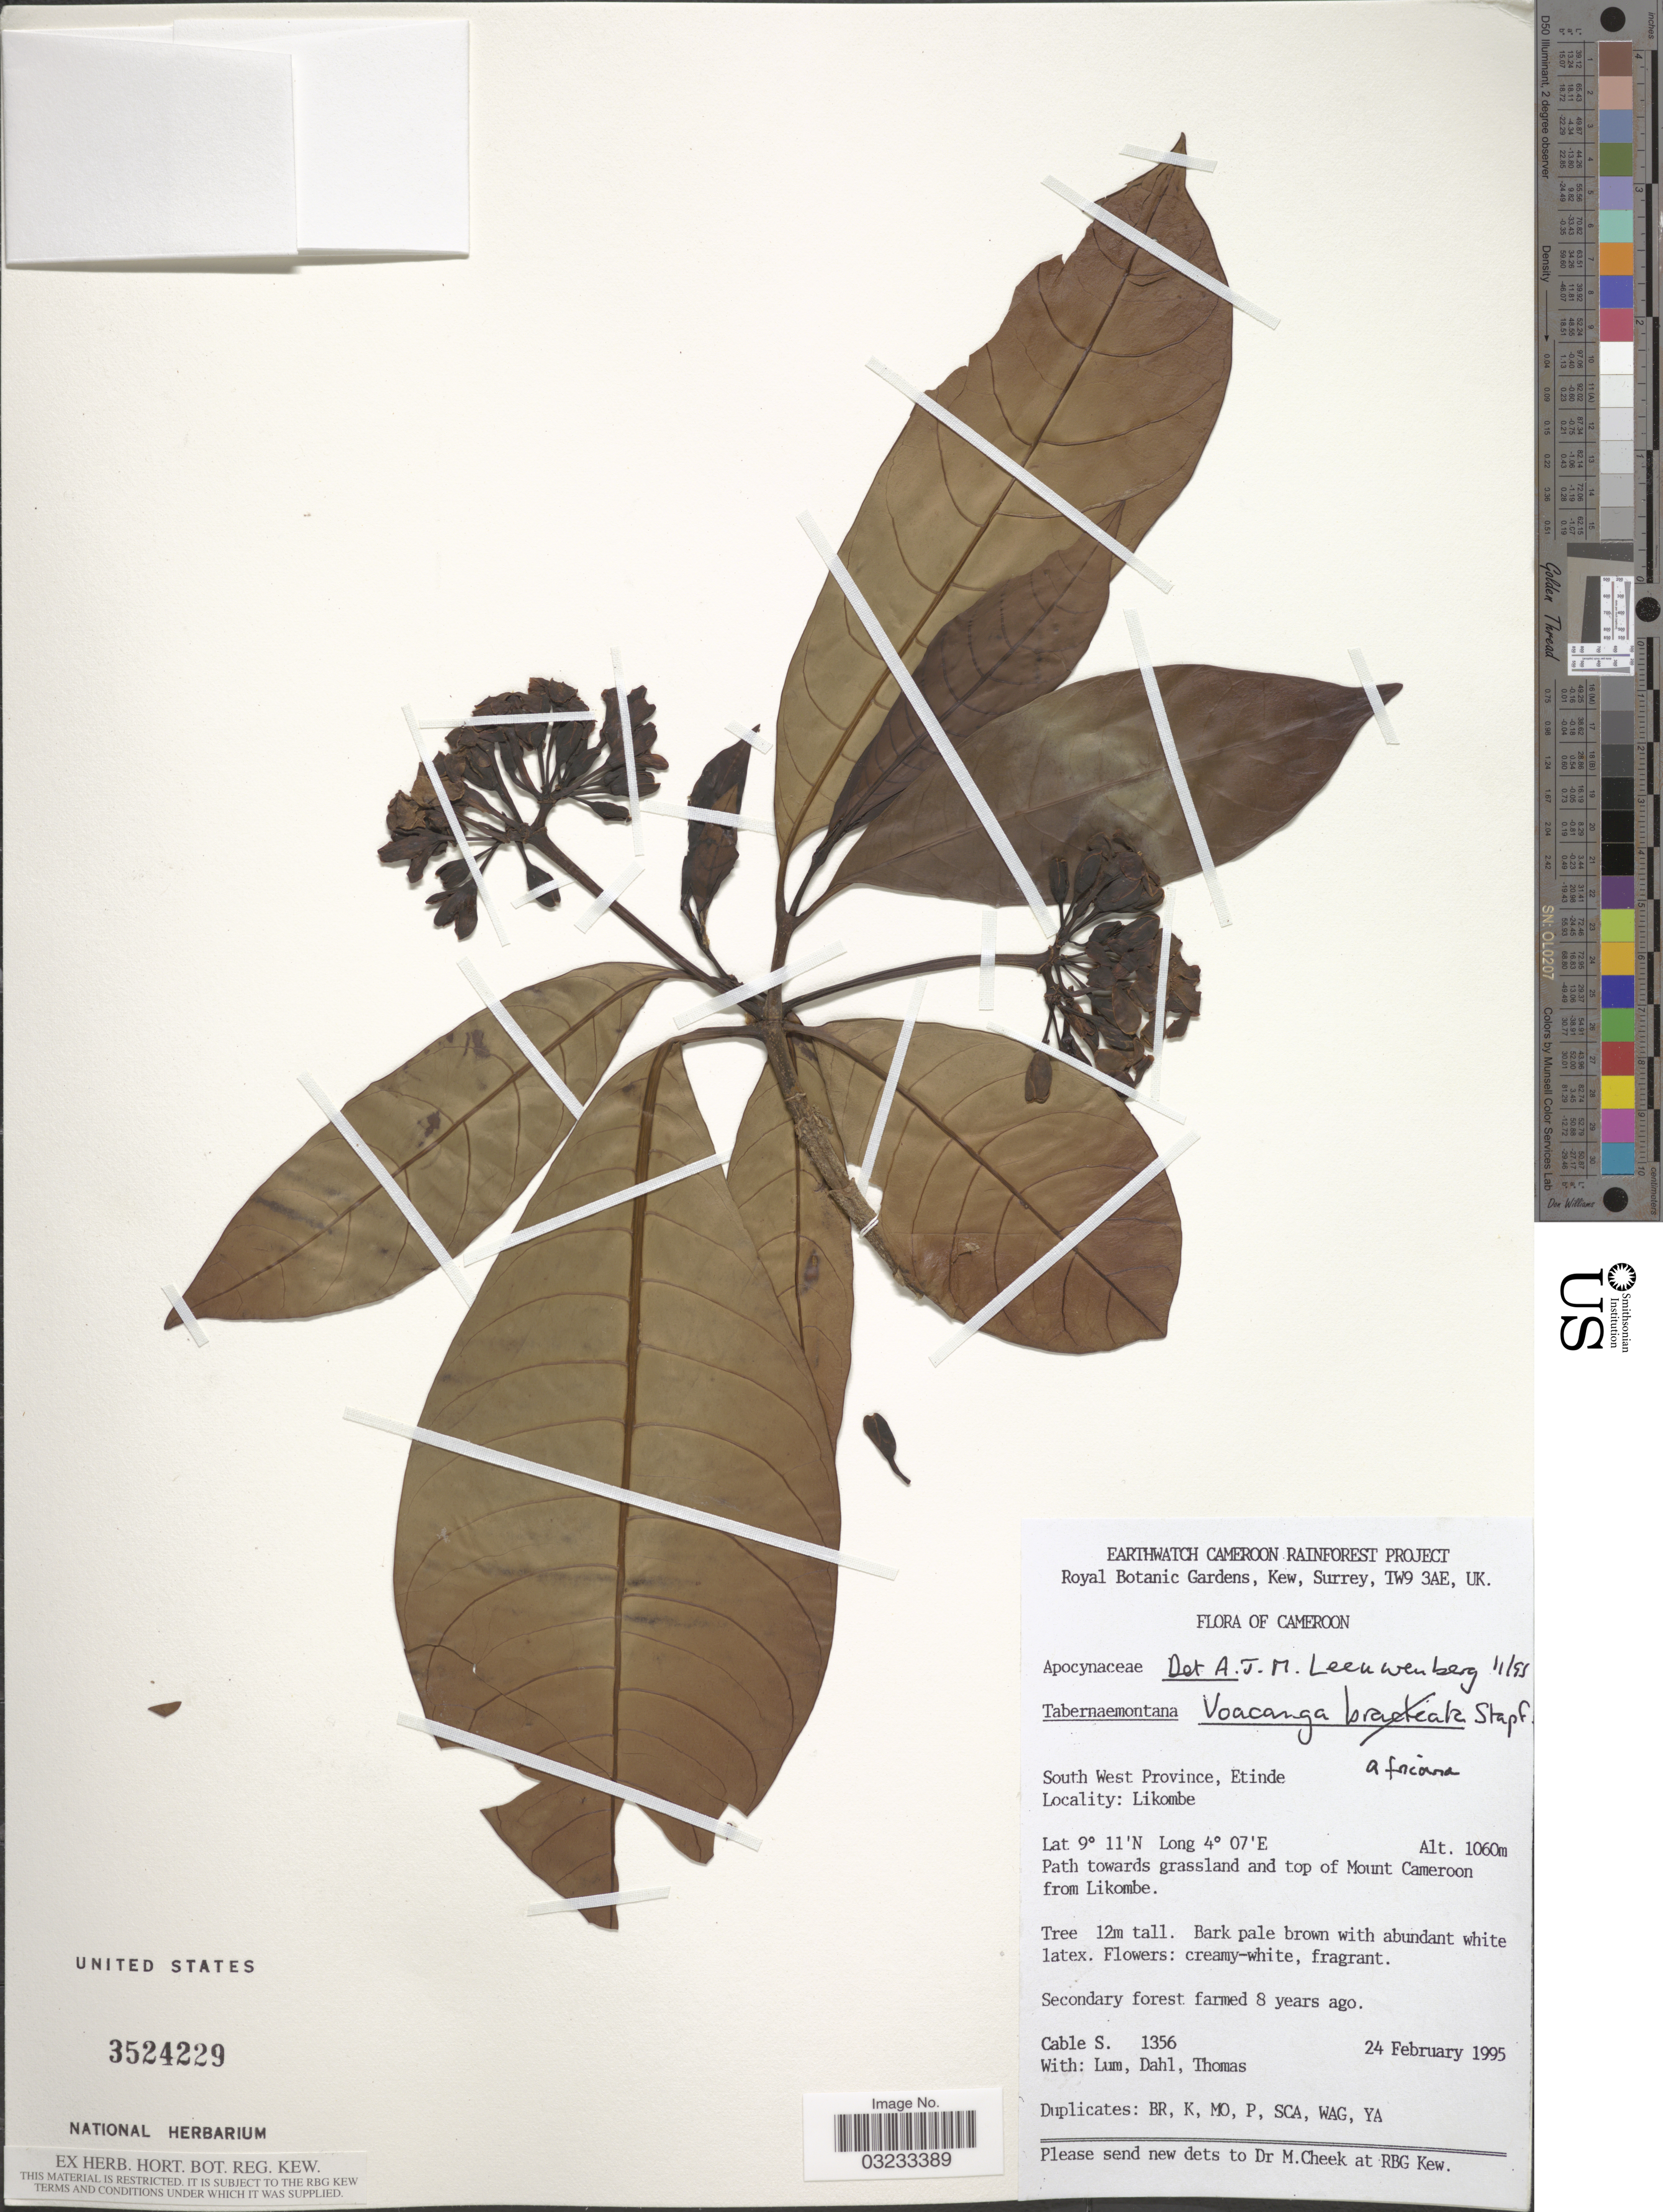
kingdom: Plantae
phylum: Tracheophyta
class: Magnoliopsida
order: Gentianales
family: Apocynaceae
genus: Voacanga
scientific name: Voacanga africana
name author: Stapf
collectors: S. Cable, Lum, -. Dahl & -- Thomas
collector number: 1356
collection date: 1995-02-24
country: Cameroon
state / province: Sud-Ouest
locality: South West Province, Etinde. Likombe. Path towards grassland and top of Mount Cameroon from Likombe.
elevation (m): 1060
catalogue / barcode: US 3524229